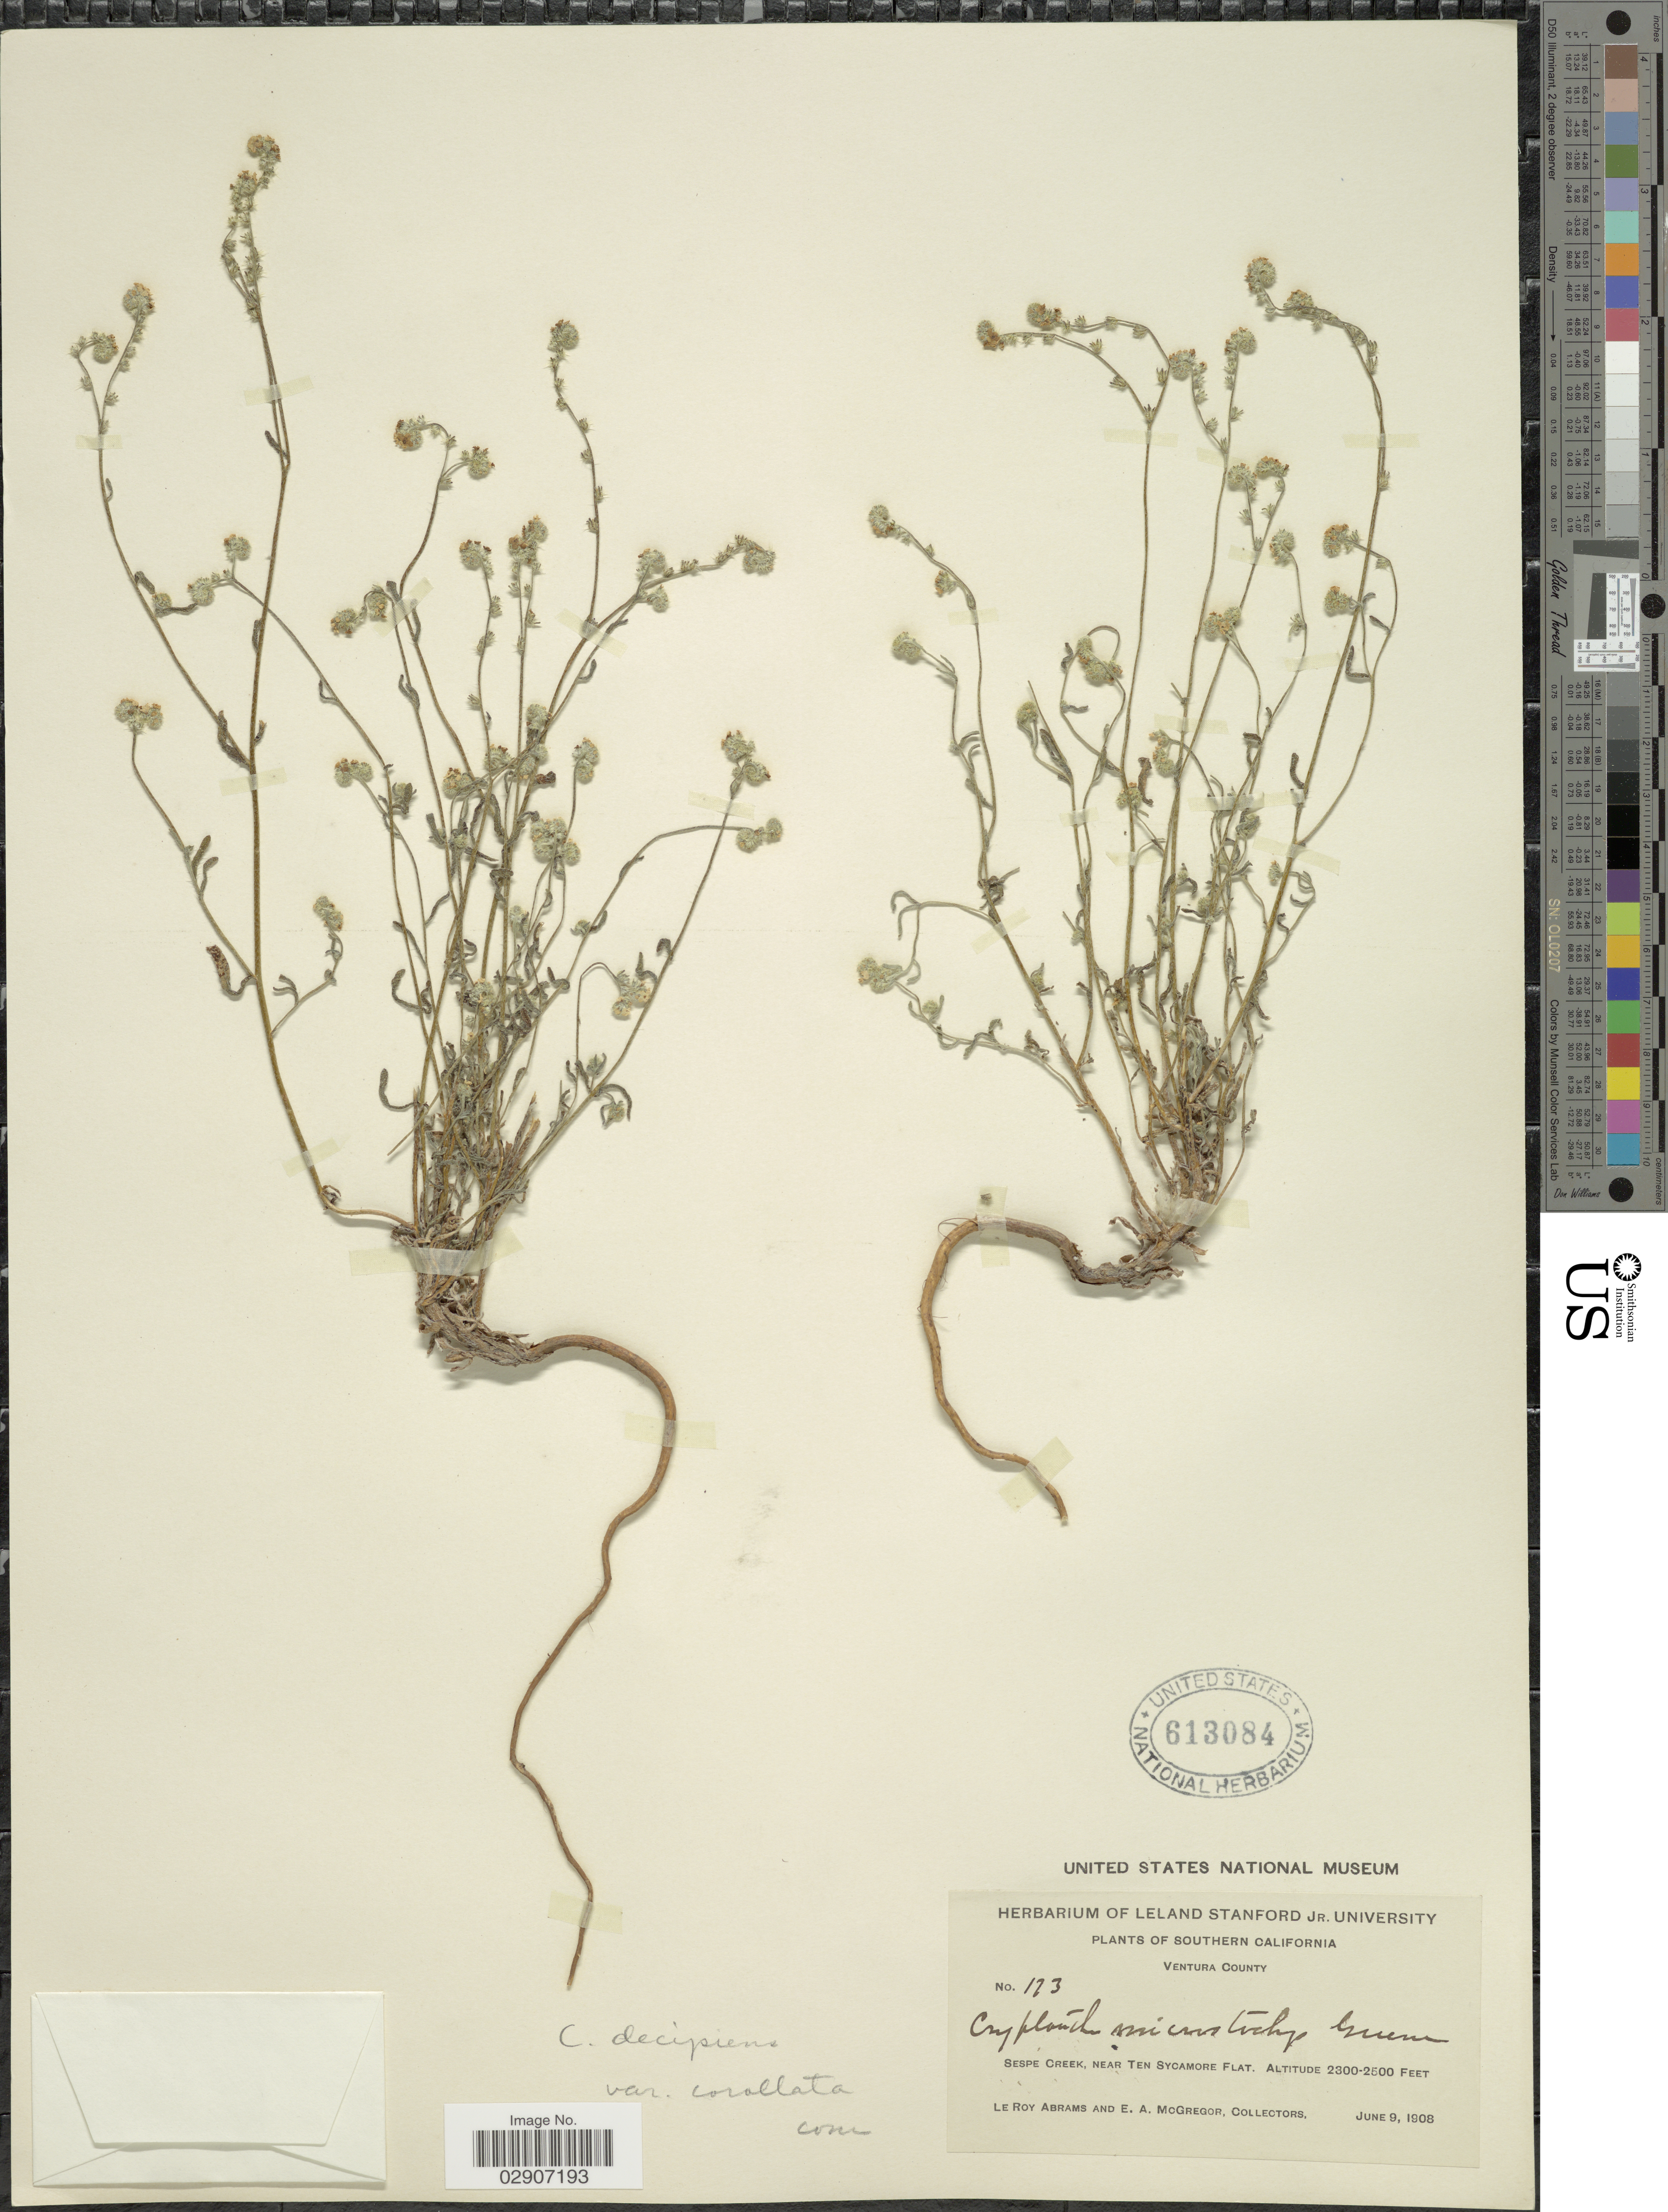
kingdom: Plantae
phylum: Tracheophyta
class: Magnoliopsida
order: Boraginales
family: Boraginaceae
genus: Cryptantha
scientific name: Cryptantha decipiens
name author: (M.E. Jones) A. Heller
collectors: L. Abrams & E. A. McGregor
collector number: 123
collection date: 1908-06-09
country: United States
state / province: California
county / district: Ventura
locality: Southern California, Ventura County, Sespe Creek, near Ten Sycamore Flat.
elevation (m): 701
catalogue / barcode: US 613084